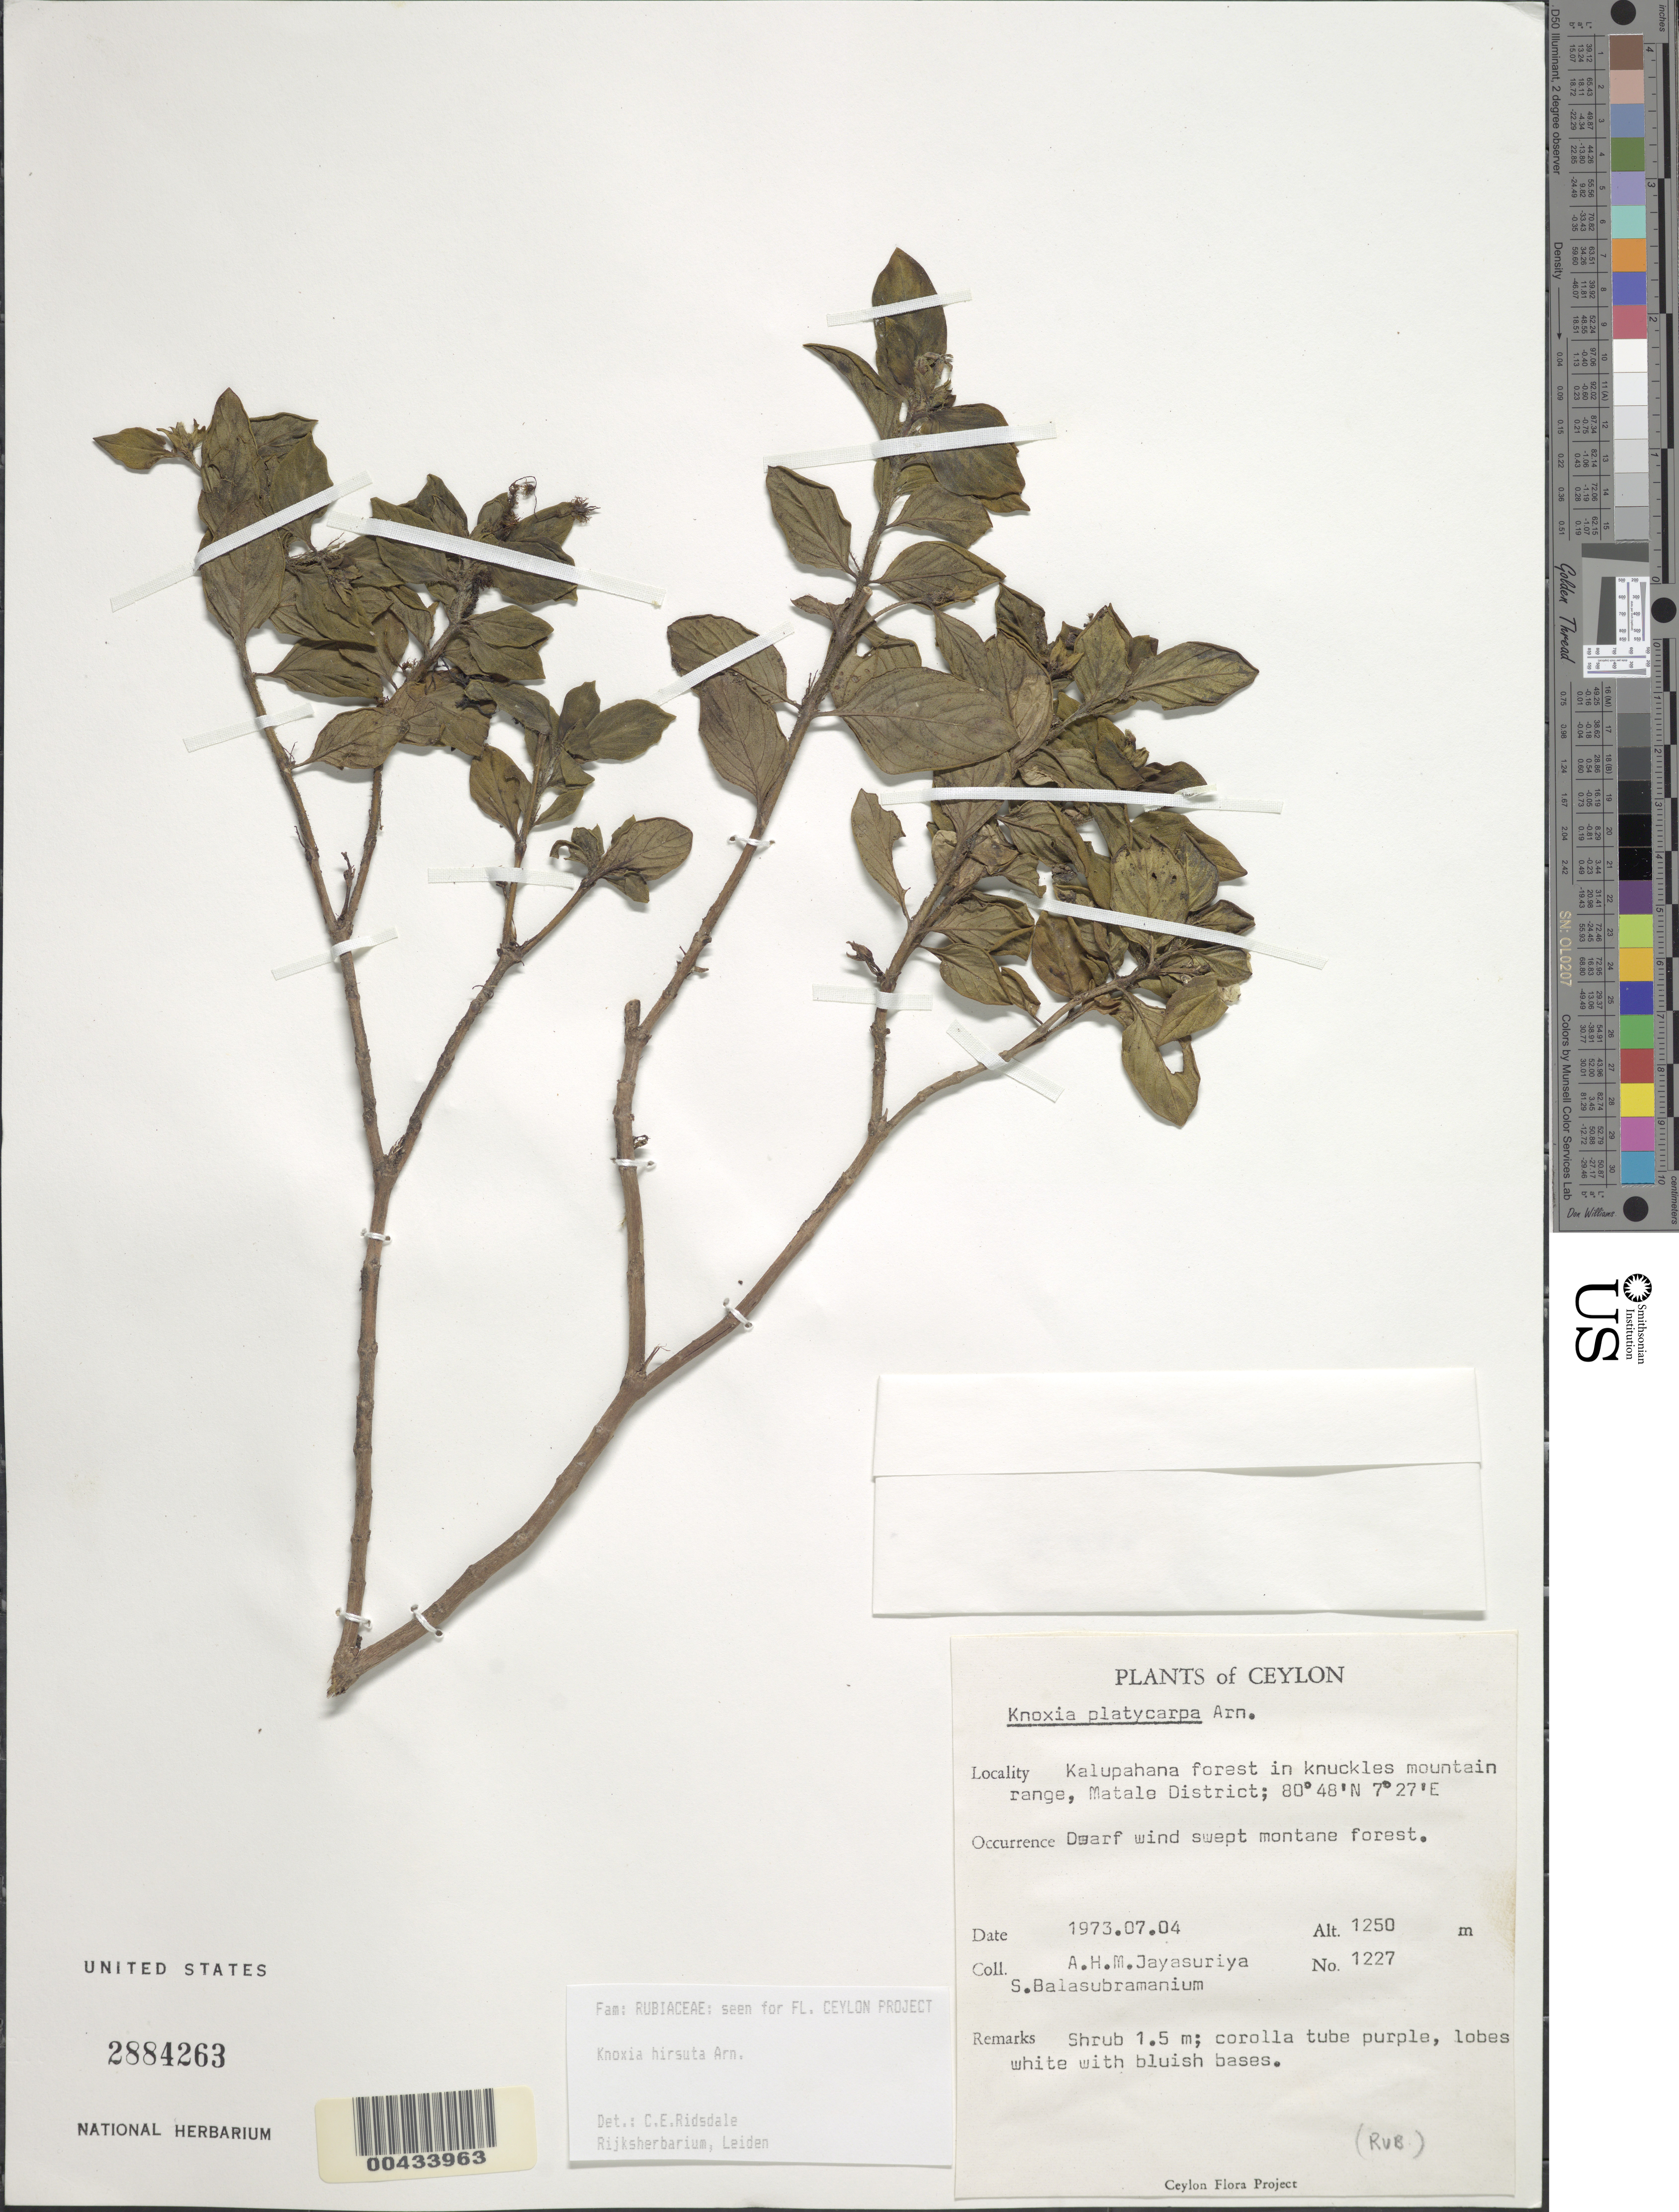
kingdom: Plantae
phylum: Tracheophyta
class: Magnoliopsida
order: Gentianales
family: Rubiaceae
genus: Knoxia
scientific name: Knoxia hirsuta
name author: Arn.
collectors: A. H. Jayasuriya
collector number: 1227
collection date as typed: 07 Apr 1973 or 04 Jul 1973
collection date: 1973-04-07 or 1973-07-04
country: Sri Lanka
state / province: Central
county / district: Matale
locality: Kalupahana forest, in Knuckles Mtn. range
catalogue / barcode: US 2884263